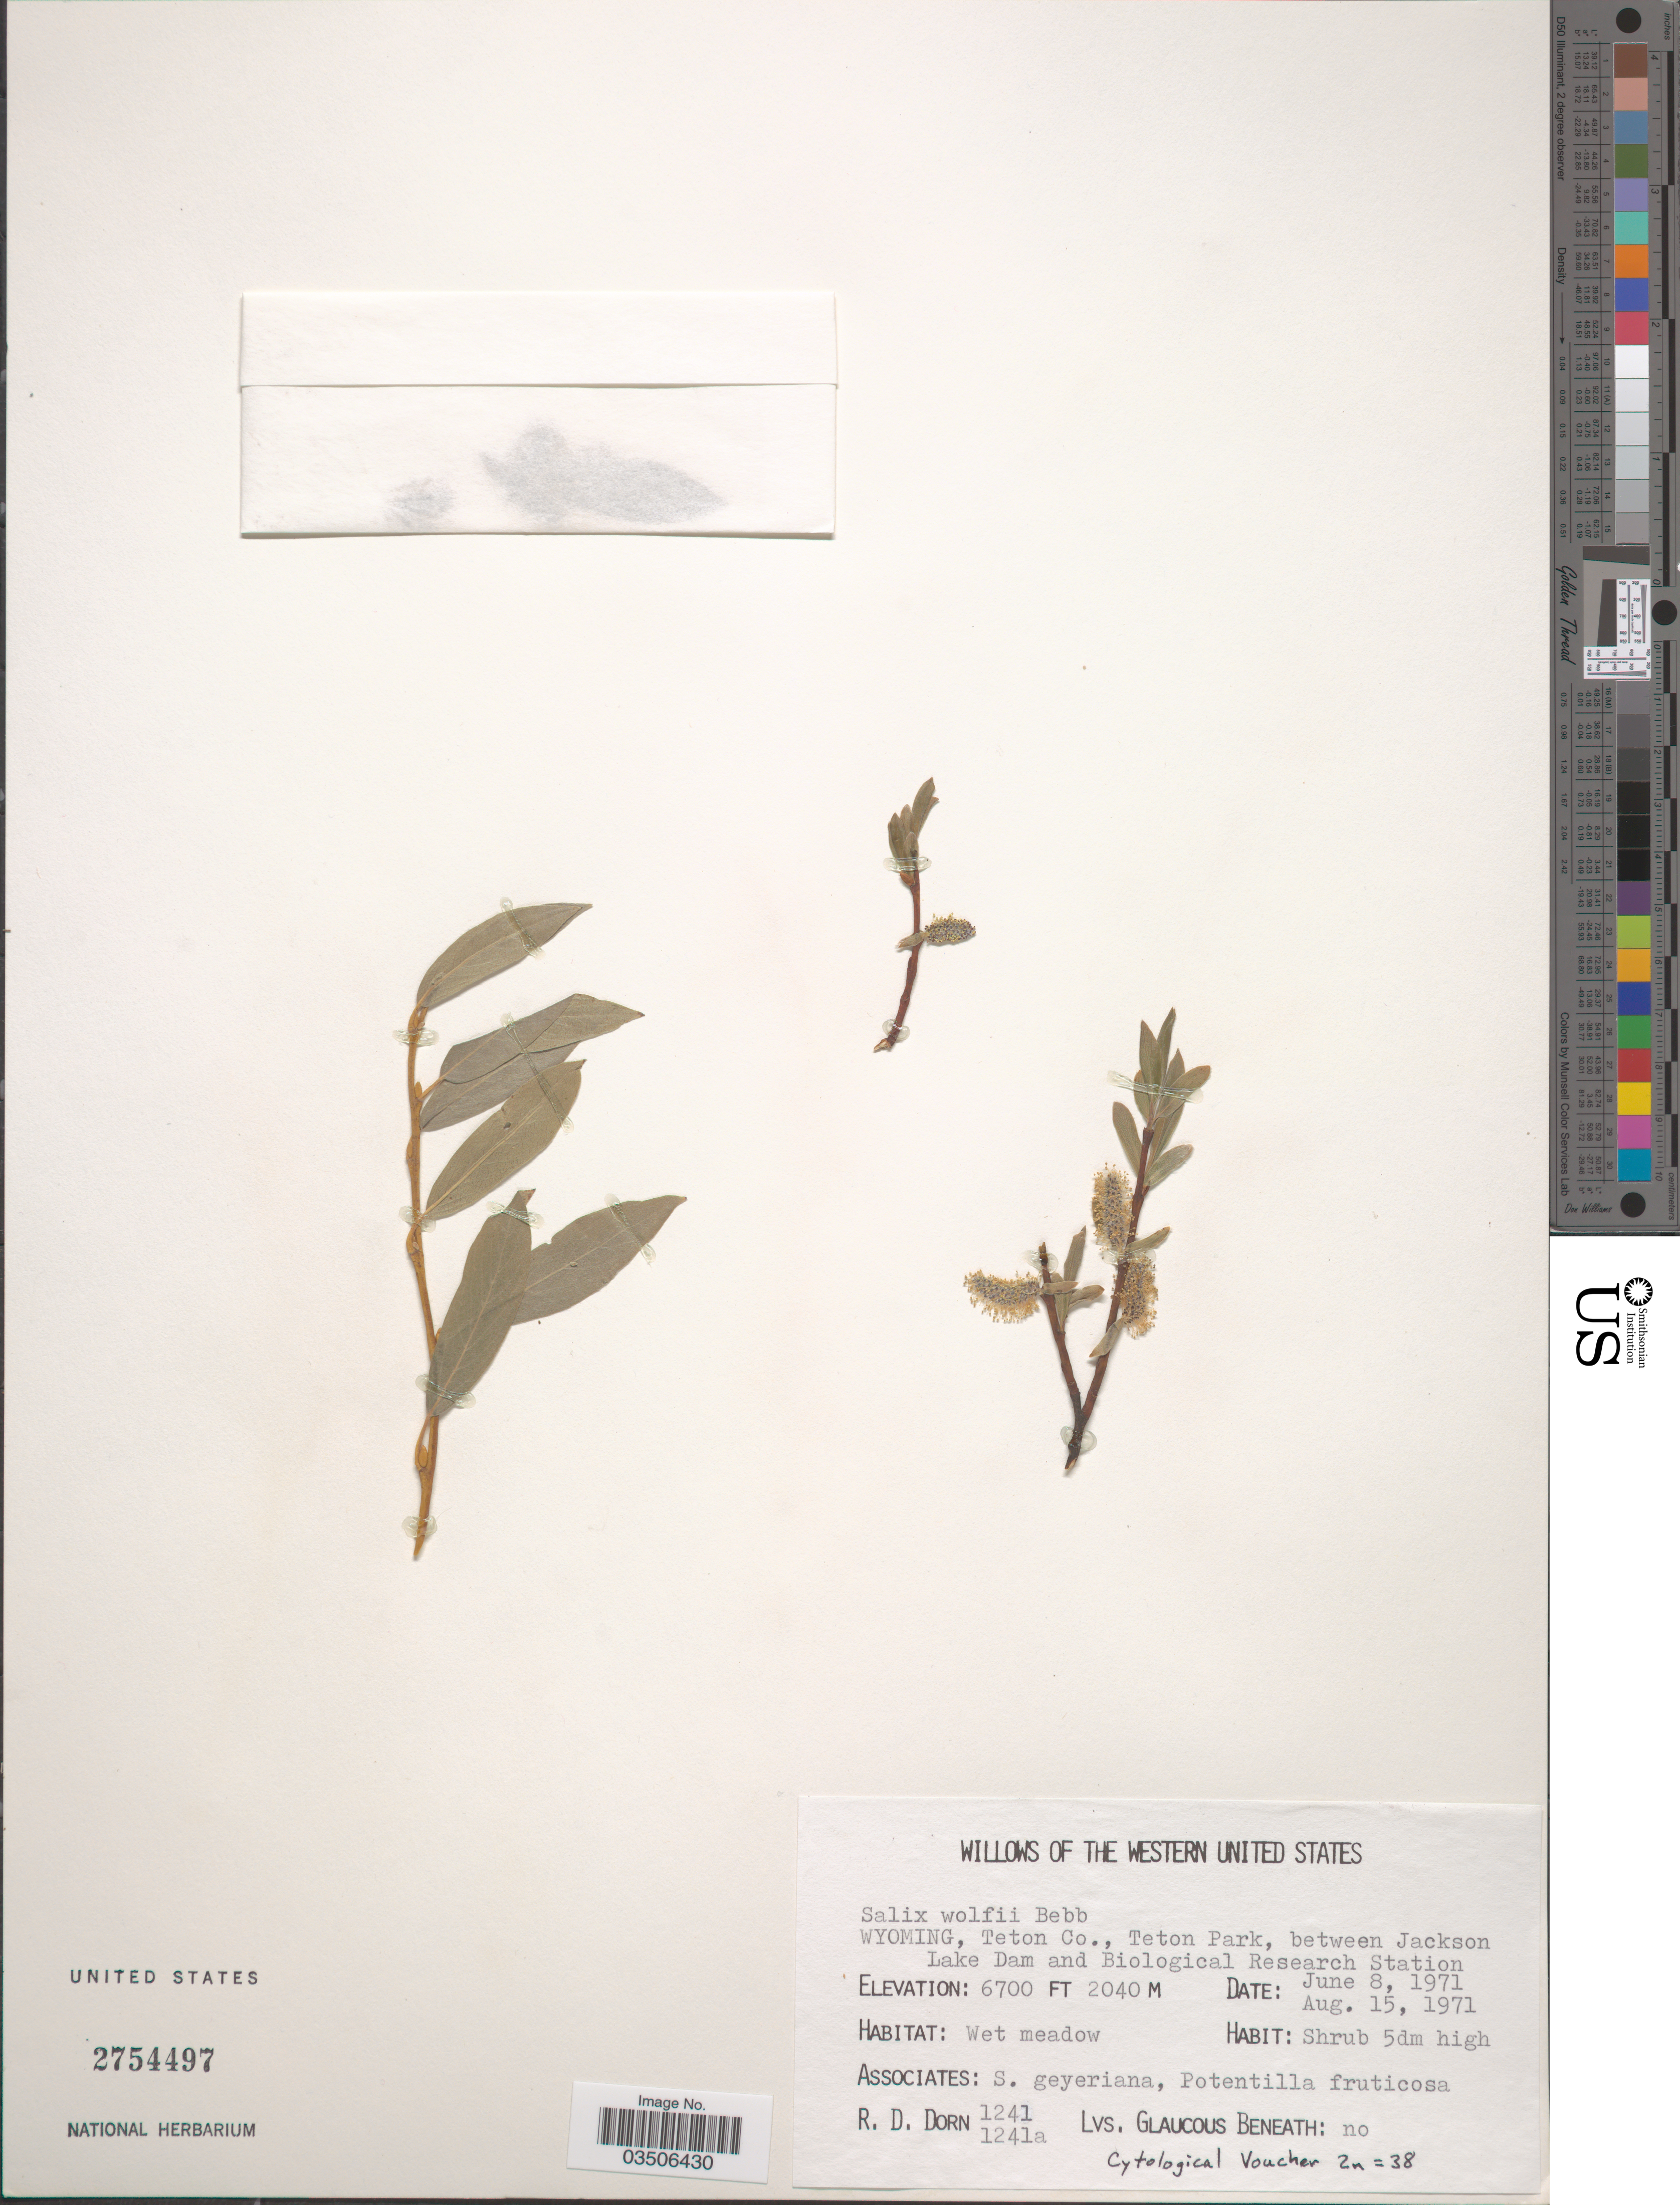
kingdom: Plantae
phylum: Tracheophyta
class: Magnoliopsida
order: Malpighiales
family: Salicaceae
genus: Salix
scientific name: Salix wolfii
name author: Bebb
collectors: R. D. Dorn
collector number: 1241/1241a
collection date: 1971-06-08/1971-08-15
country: United States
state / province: Wyoming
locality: Western United States. Teton Co., Teton Park, between Jackson Lake Dam and Biological Research Station.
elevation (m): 2042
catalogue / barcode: US 2754497